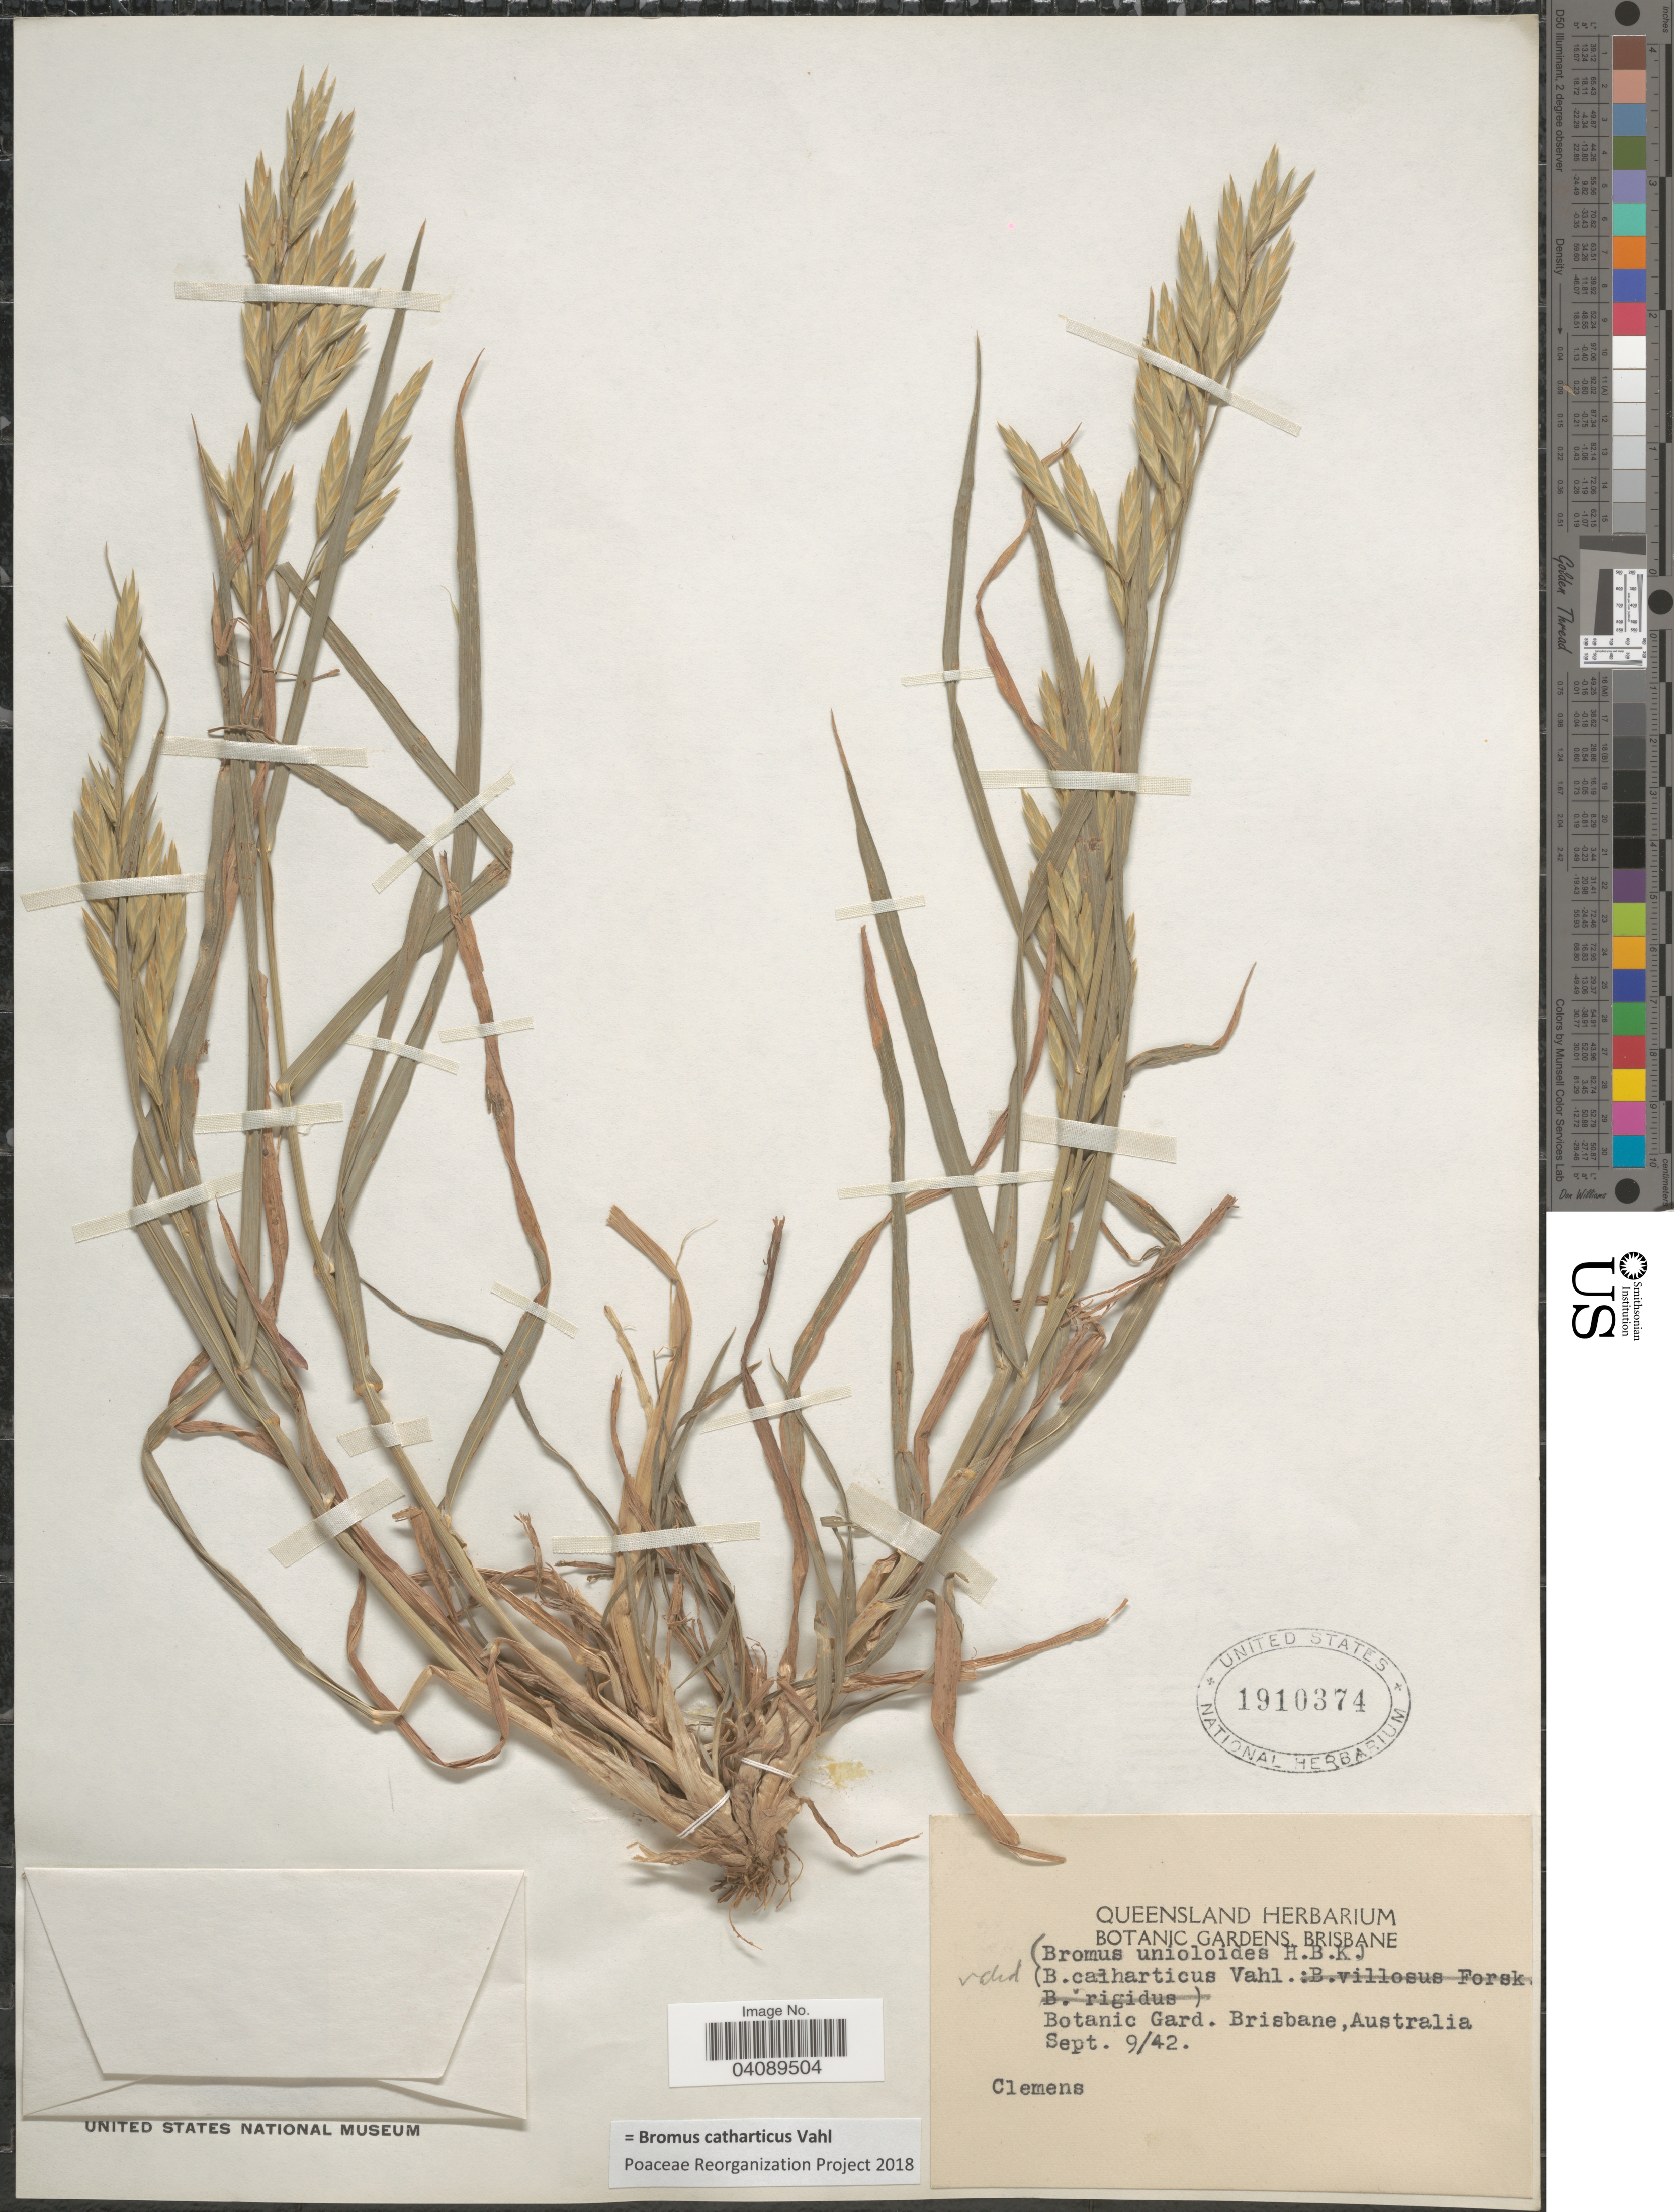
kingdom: Plantae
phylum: Tracheophyta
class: Liliopsida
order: Poales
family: Poaceae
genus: Bromus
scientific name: Bromus catharticus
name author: Vahl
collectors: -. Clemens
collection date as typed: Transcribed d/m/y: 9/9/42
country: Australia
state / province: Queensland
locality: Botanic Gard. Brisbane.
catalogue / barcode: US 1910374